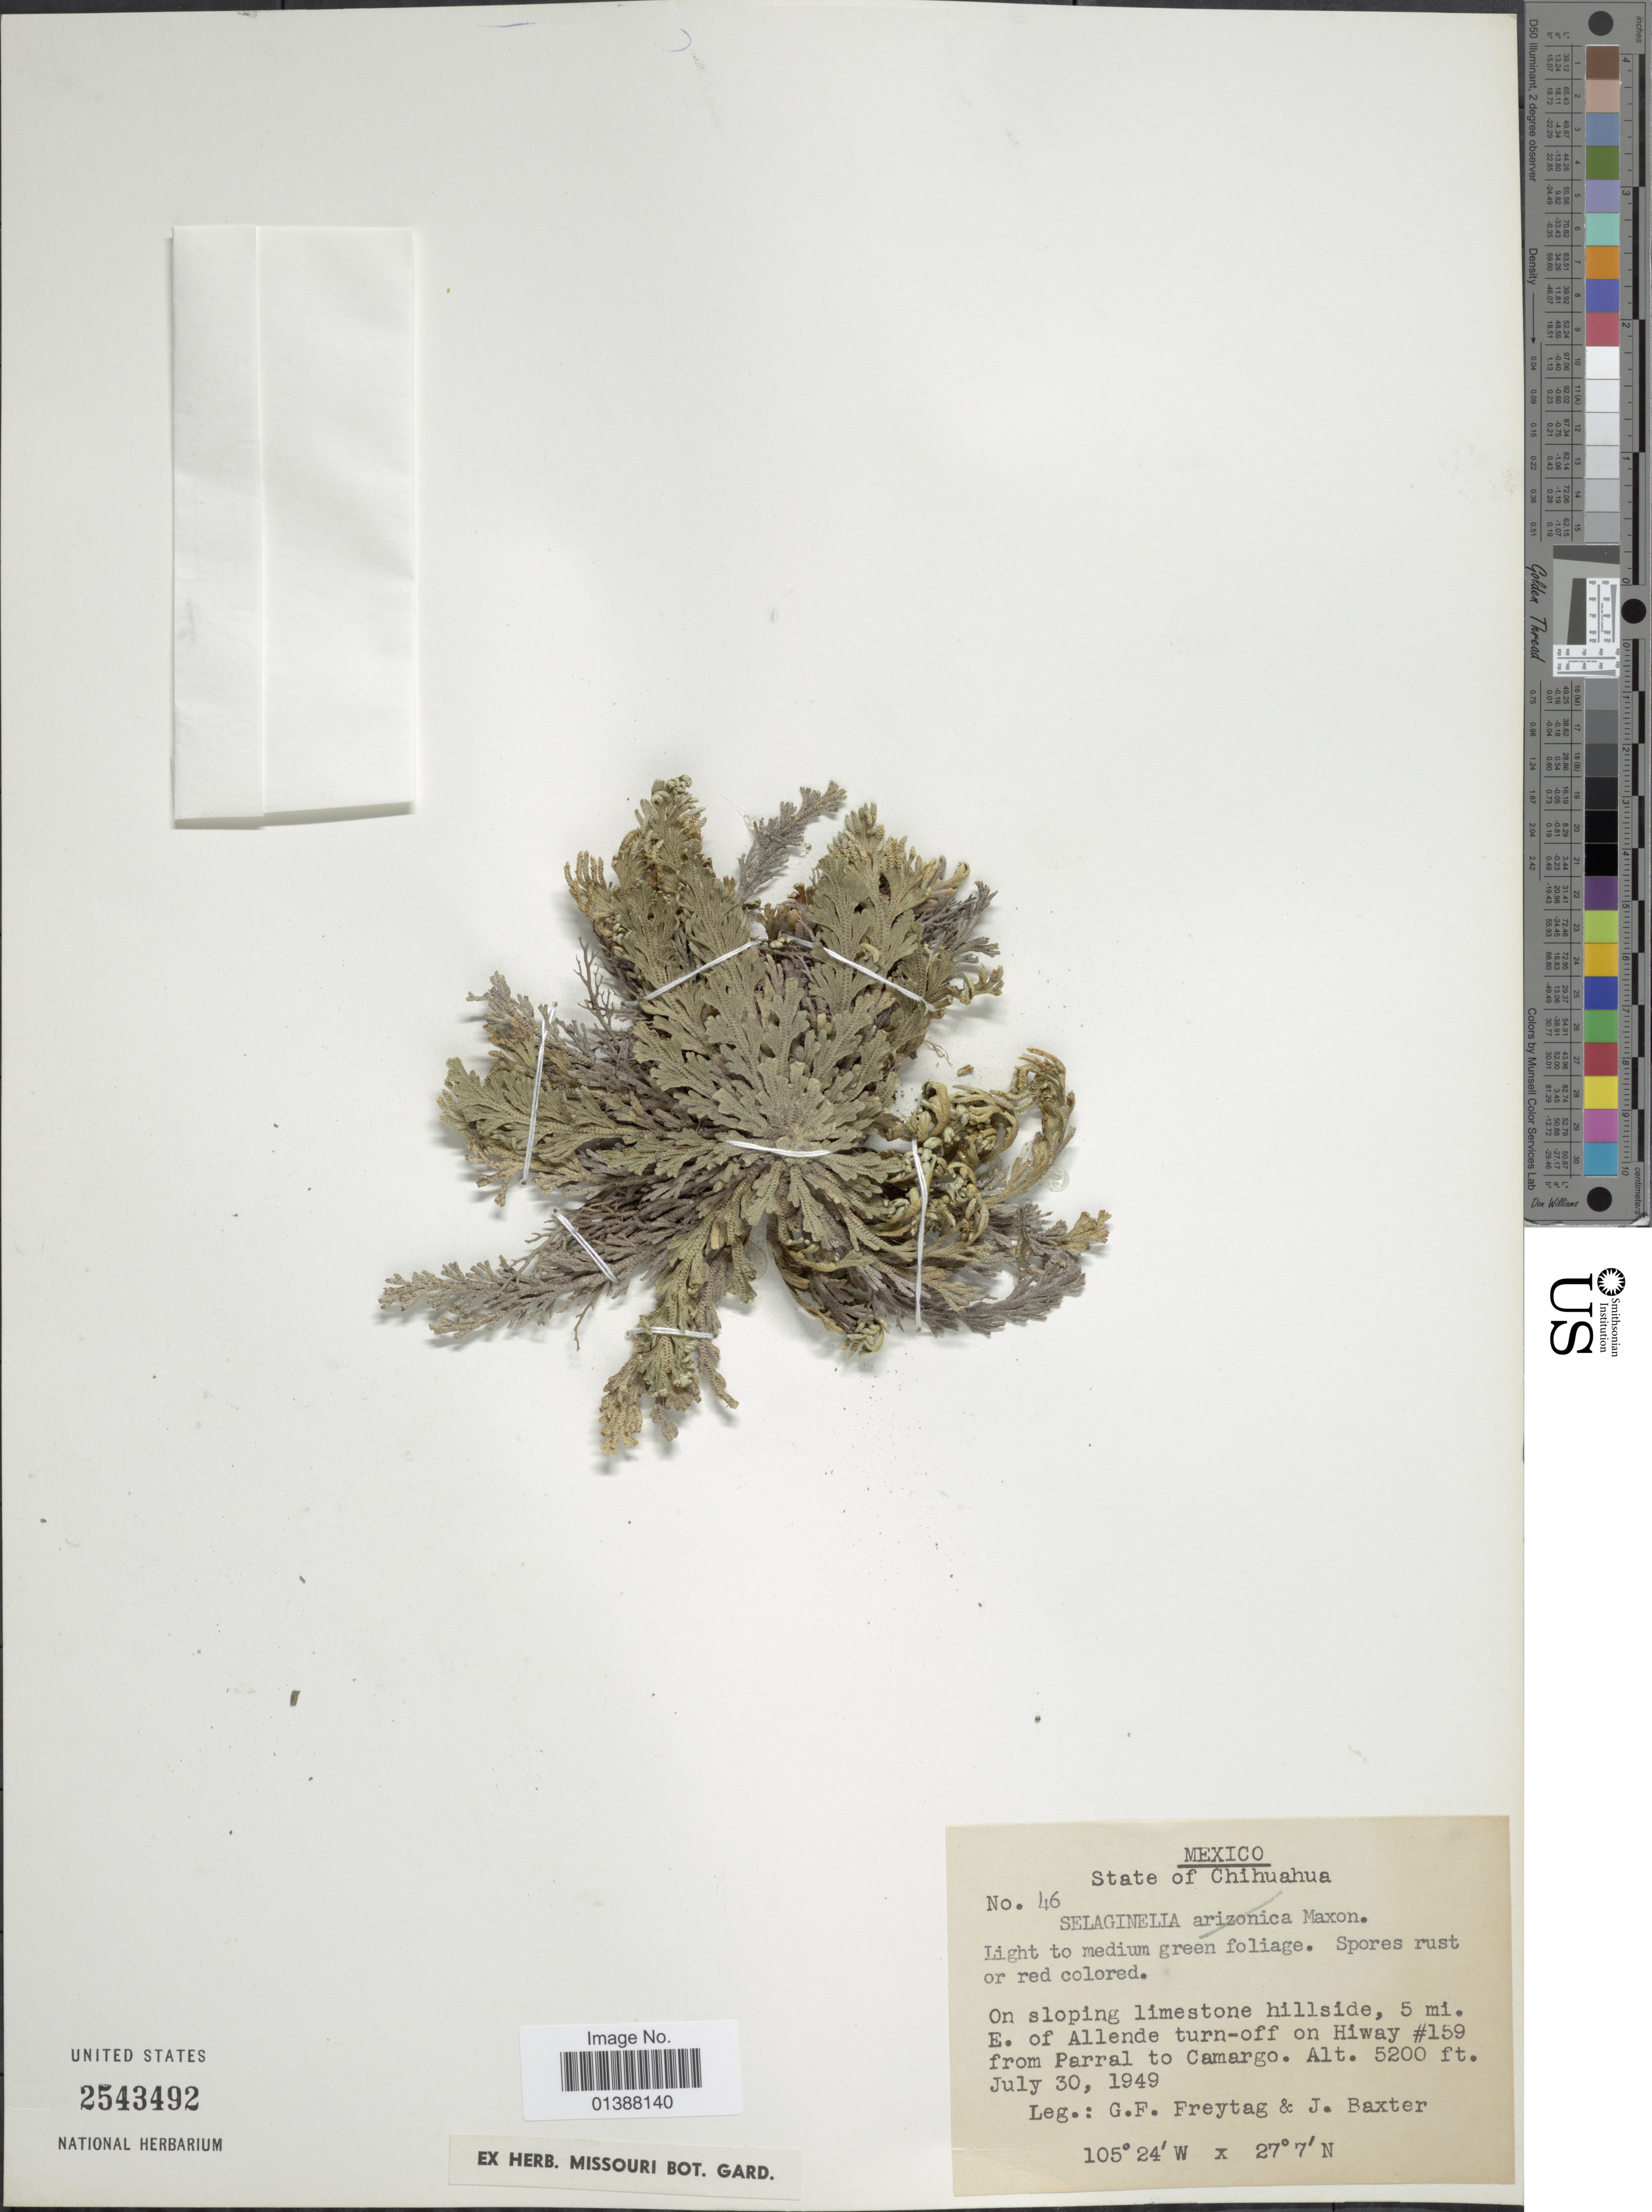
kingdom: Plantae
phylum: Tracheophyta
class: Lycopodiopsida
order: Selaginellales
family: Selaginellaceae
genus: Selaginella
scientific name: Selaginella lepidophylla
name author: (Hook. & Grev.) Spring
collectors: G. F. Freytag & J. Baxter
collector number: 46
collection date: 1949-07-30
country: Mexico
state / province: Chihuahua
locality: State of Chihuahua, on sloping limestone hillside, 5 mi. E of Allende turn-off on Highway #159 from Parral to Camargo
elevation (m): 1585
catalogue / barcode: US 2543492